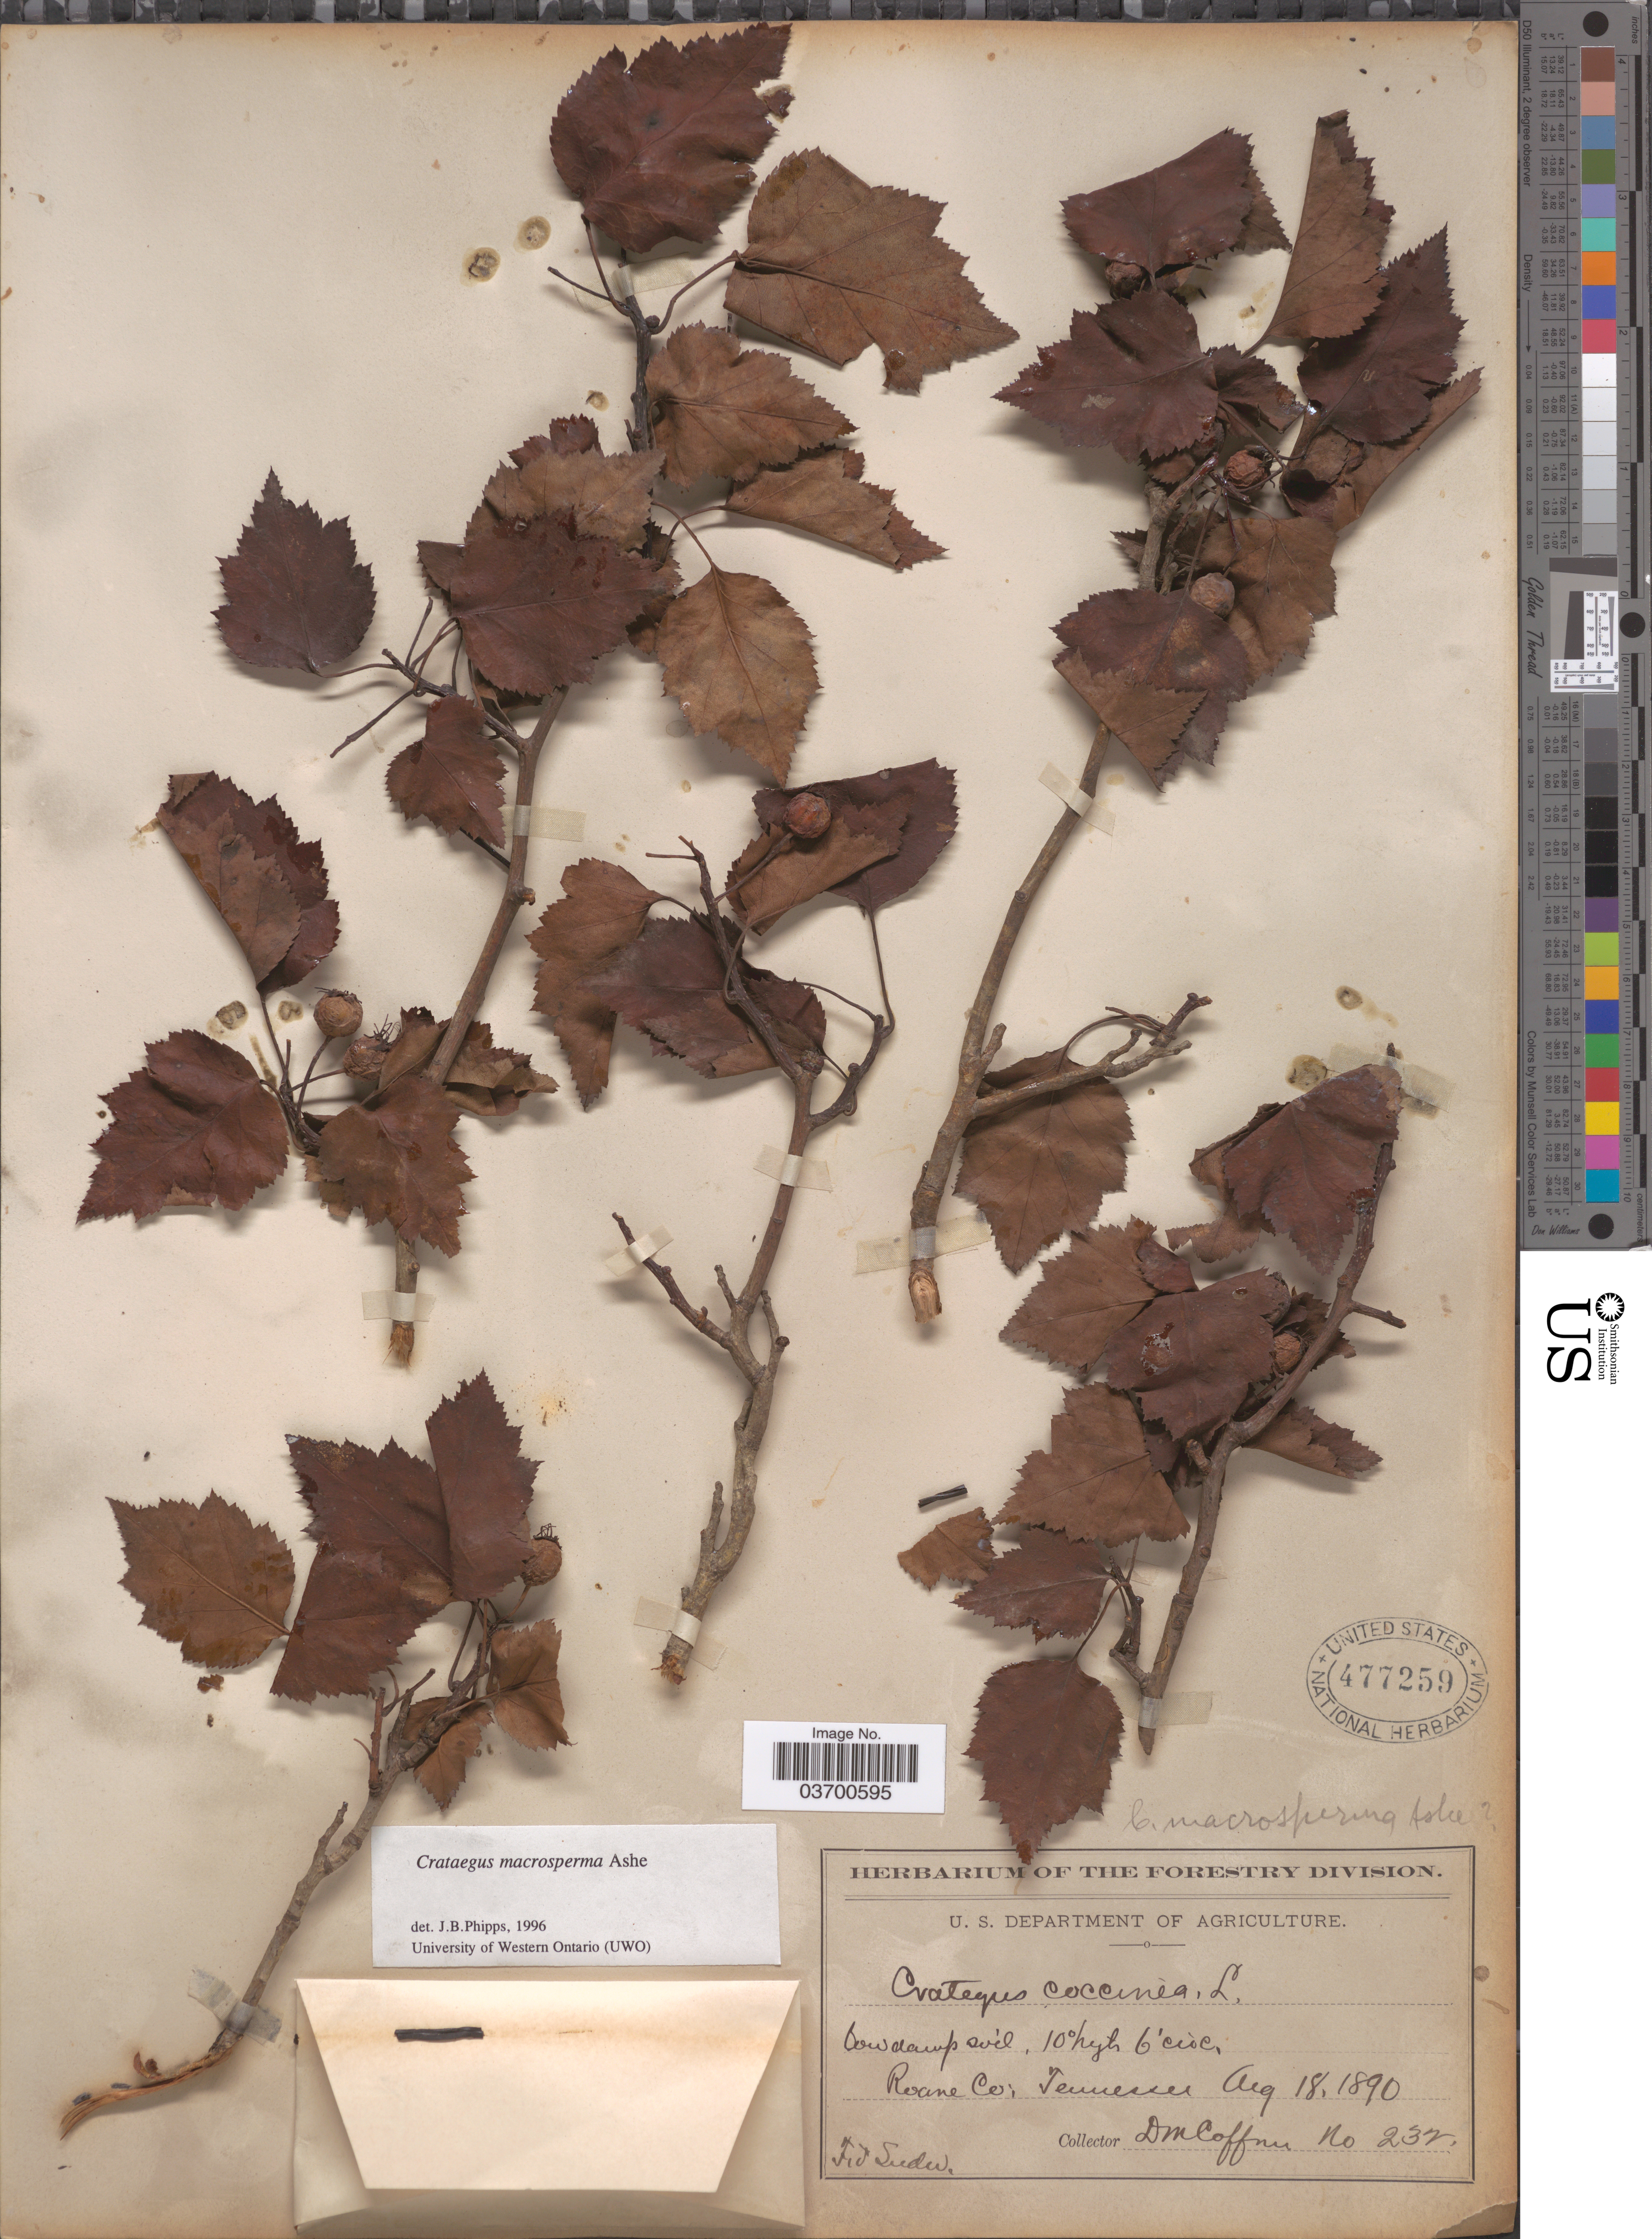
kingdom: Plantae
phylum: Tracheophyta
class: Magnoliopsida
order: Rosales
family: Rosaceae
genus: Crataegus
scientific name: Crataegus macrosperma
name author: Ashe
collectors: D. M. Coffman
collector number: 232*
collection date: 1890-08-18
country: United States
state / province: Tennessee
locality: Roane Co.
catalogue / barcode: US 477259